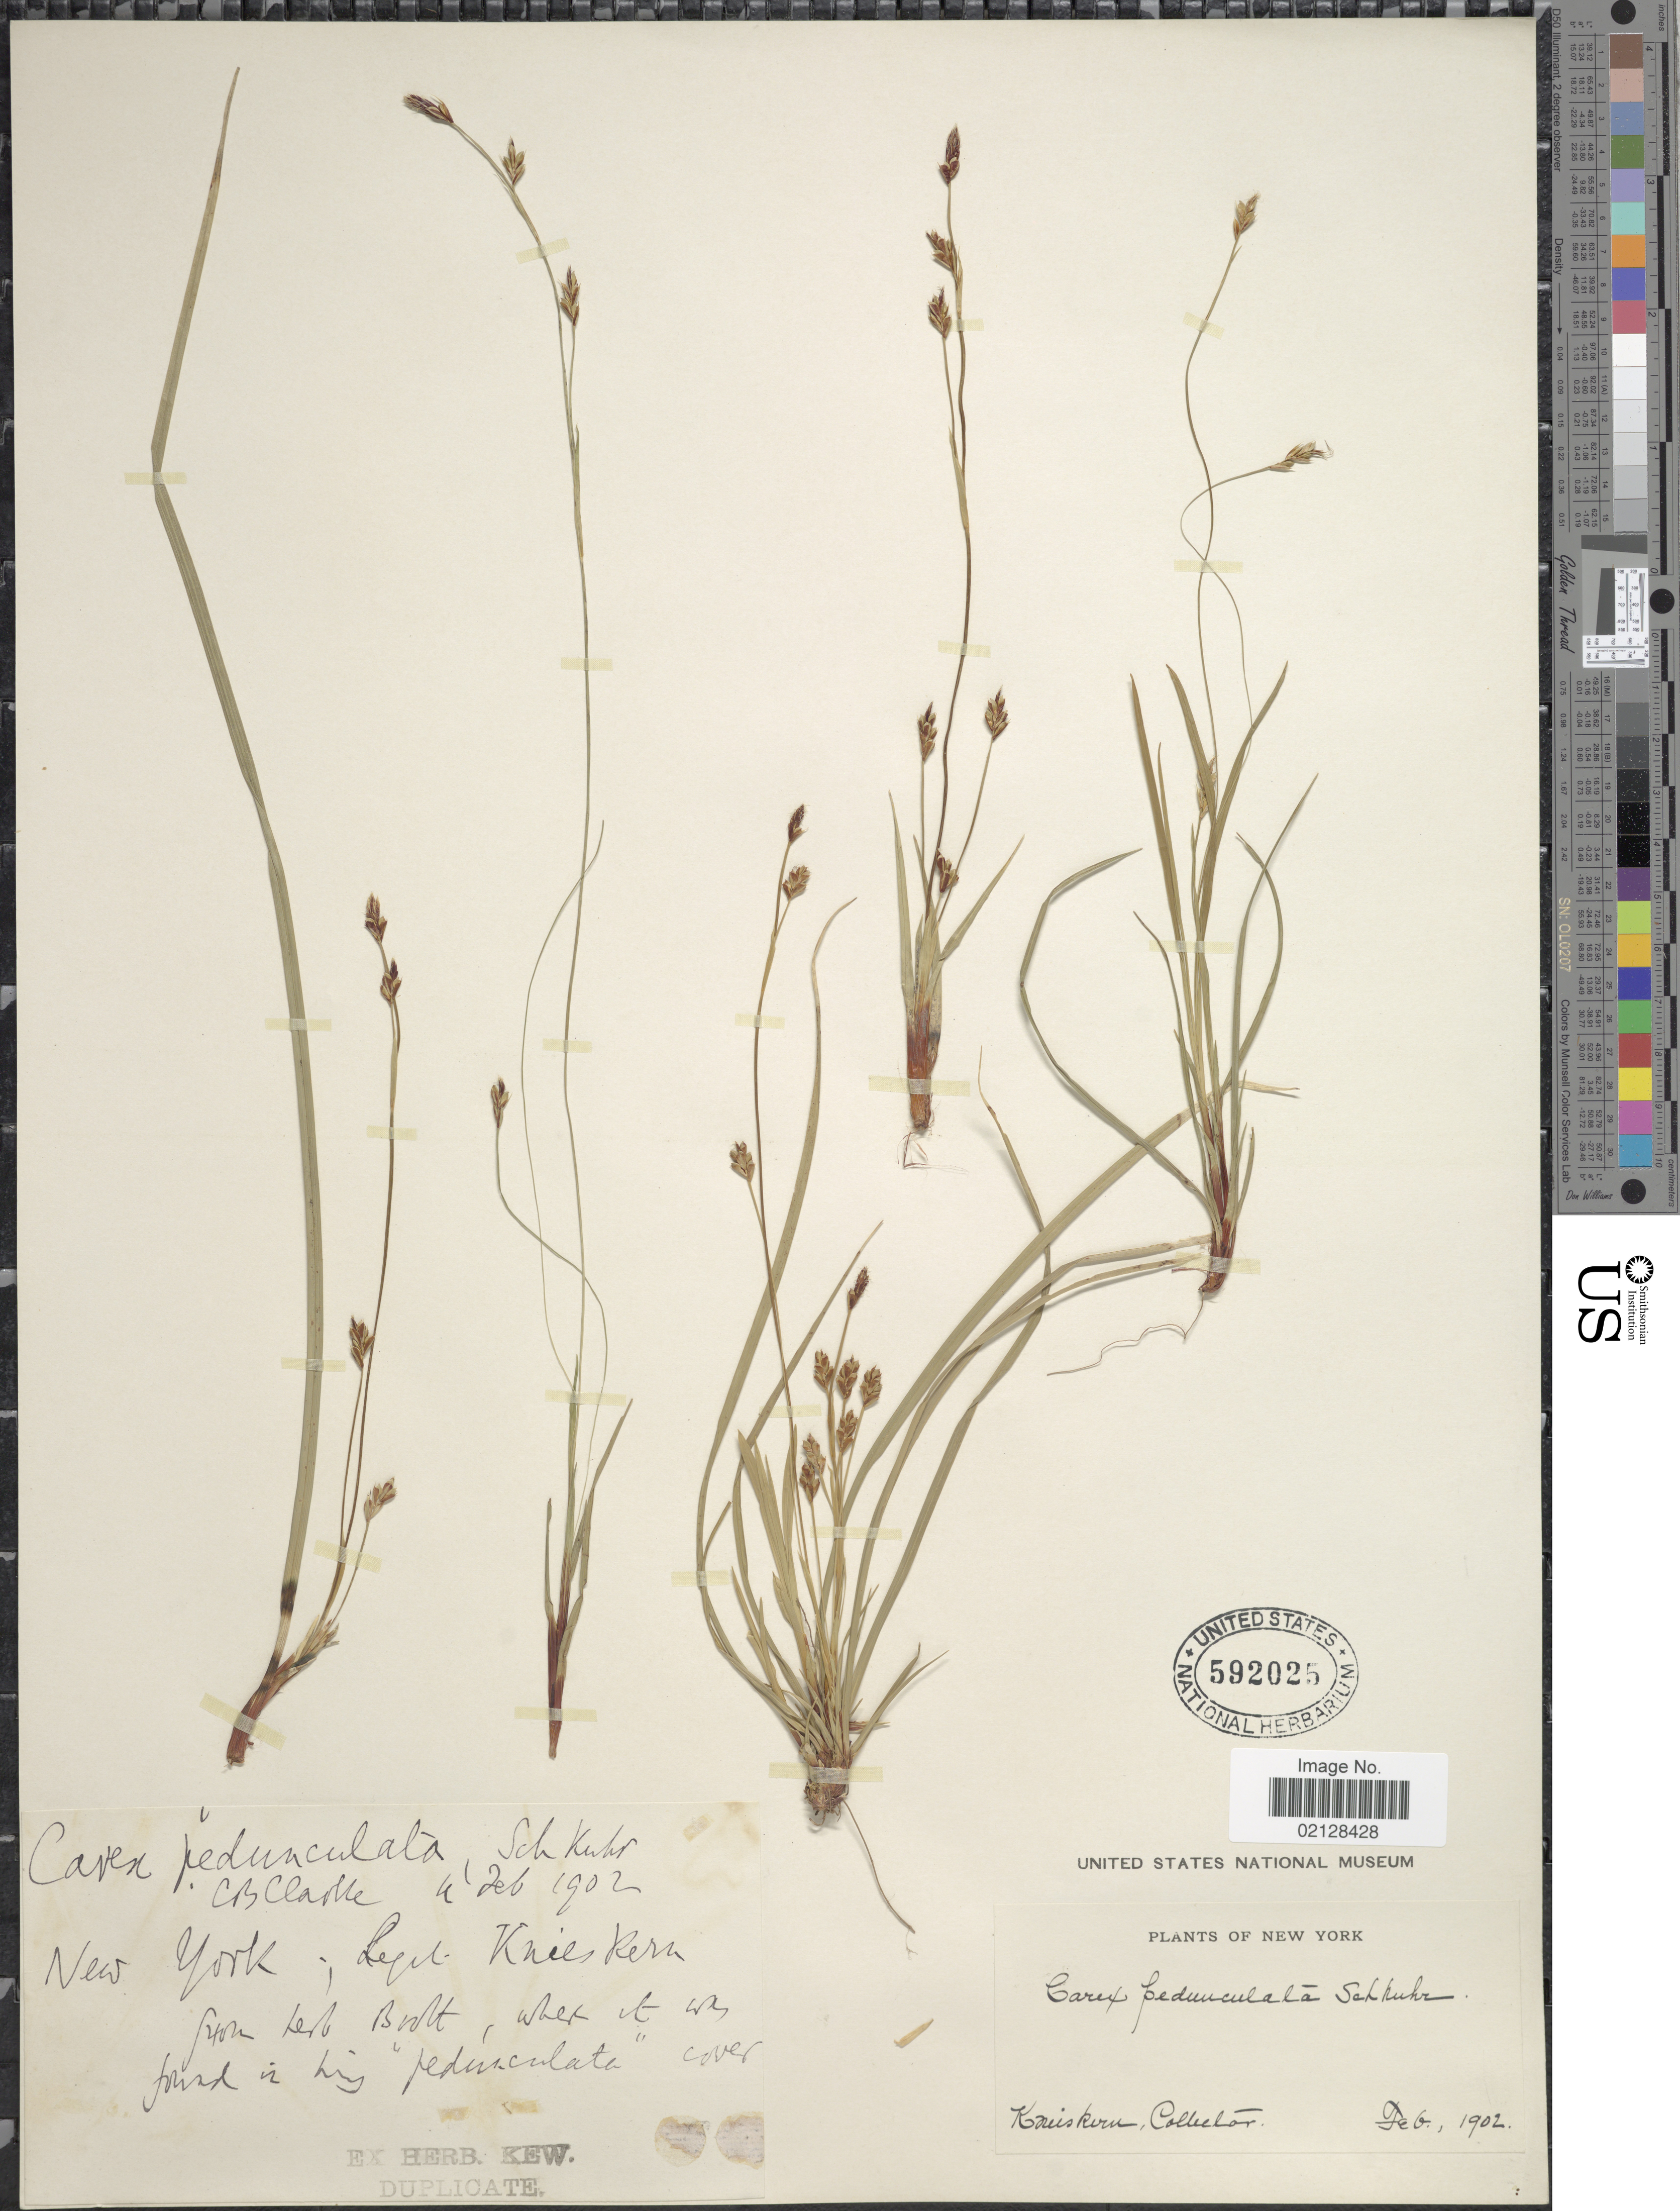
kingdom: Plantae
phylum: Tracheophyta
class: Liliopsida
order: Poales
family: Cyperaceae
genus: Carex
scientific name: Carex pedunculata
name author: Muhl. ex Willd.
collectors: P. D. Knieskern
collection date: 1902-02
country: United States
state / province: New York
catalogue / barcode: US 592025